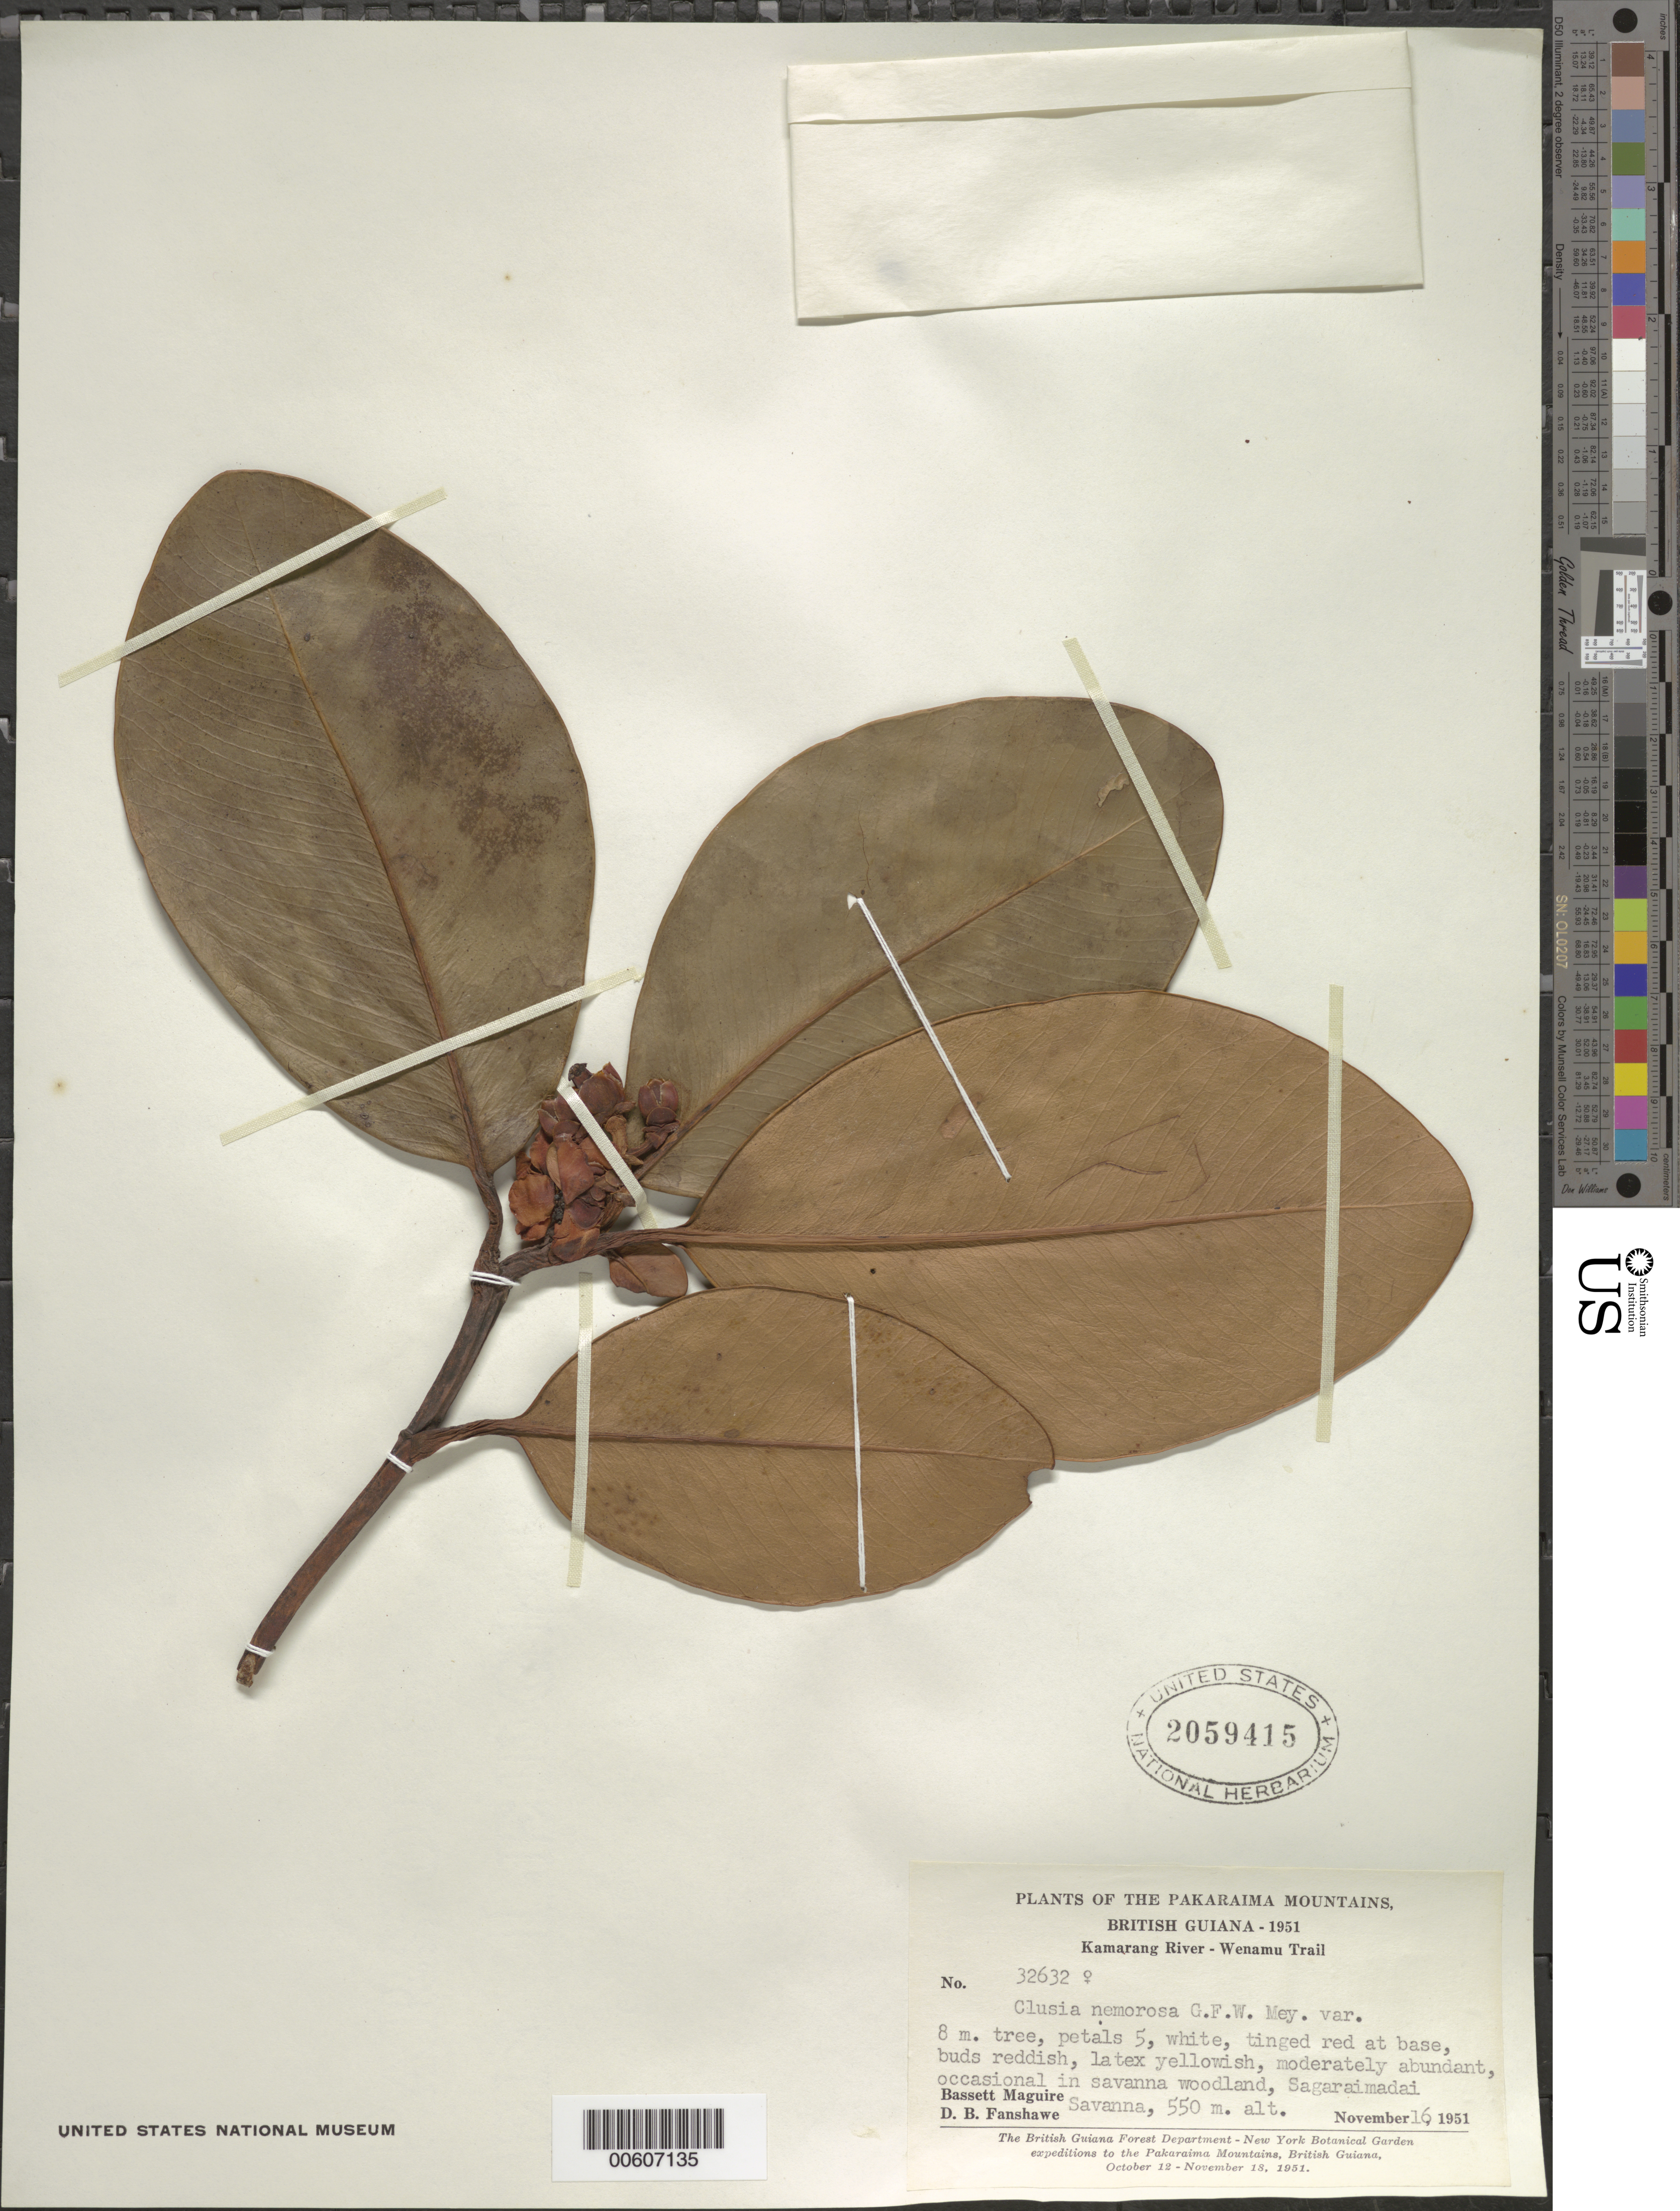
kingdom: Plantae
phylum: Tracheophyta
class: Magnoliopsida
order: Malpighiales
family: Clusiaceae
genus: Clusia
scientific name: Clusia nemorosa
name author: G. Mey.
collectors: B. Maguire & D. B. Fanshawe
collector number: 32632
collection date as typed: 16-Nov-51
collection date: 1951-11-16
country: Guyana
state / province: Cuyuni-Mazaruni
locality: Sagaraimadai Savanna, Kamarang River-Wenamu Trail, Upper Mazaruni River, Pakaraima Mts.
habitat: Savanna woodland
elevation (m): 550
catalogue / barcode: US 2059415